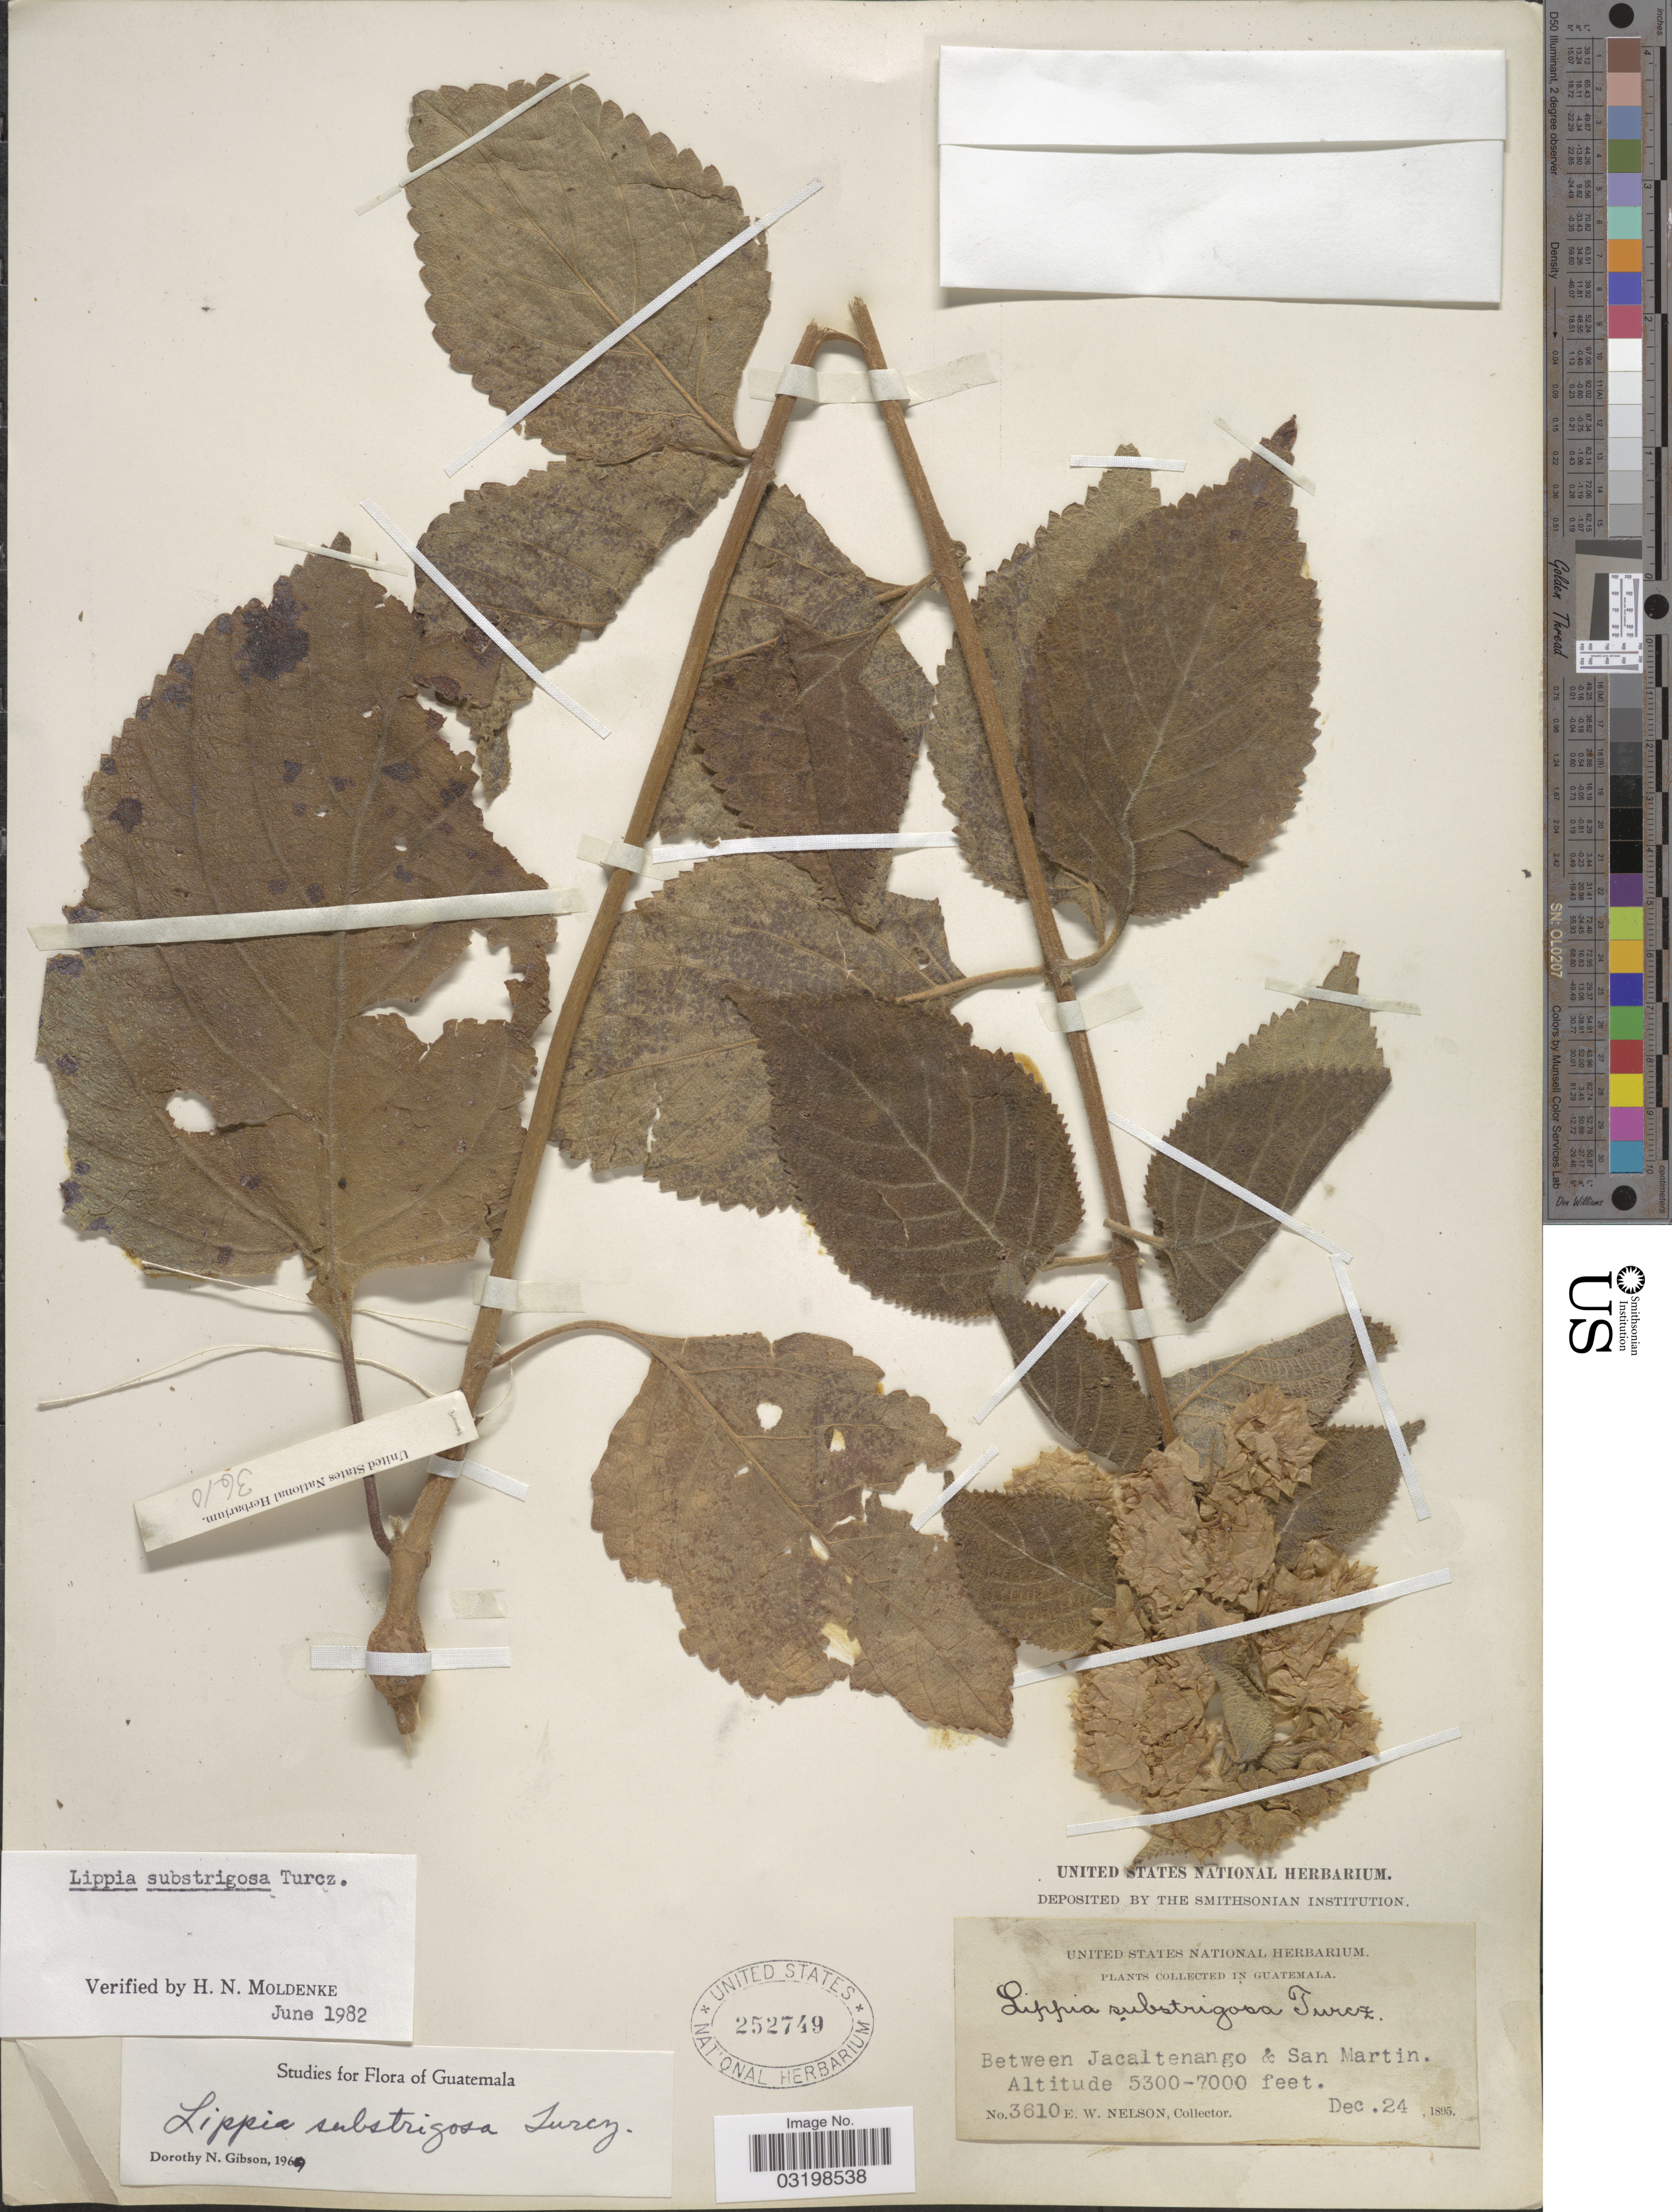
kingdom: Plantae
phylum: Tracheophyta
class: Magnoliopsida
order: Lamiales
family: Verbenaceae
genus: Lippia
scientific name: Lippia umbellata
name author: Cav.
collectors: E. W. Nelson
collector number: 3610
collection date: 1895-12-24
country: Guatemala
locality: Between Jacaltenango & San Martin.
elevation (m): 1615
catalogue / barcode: US 252749